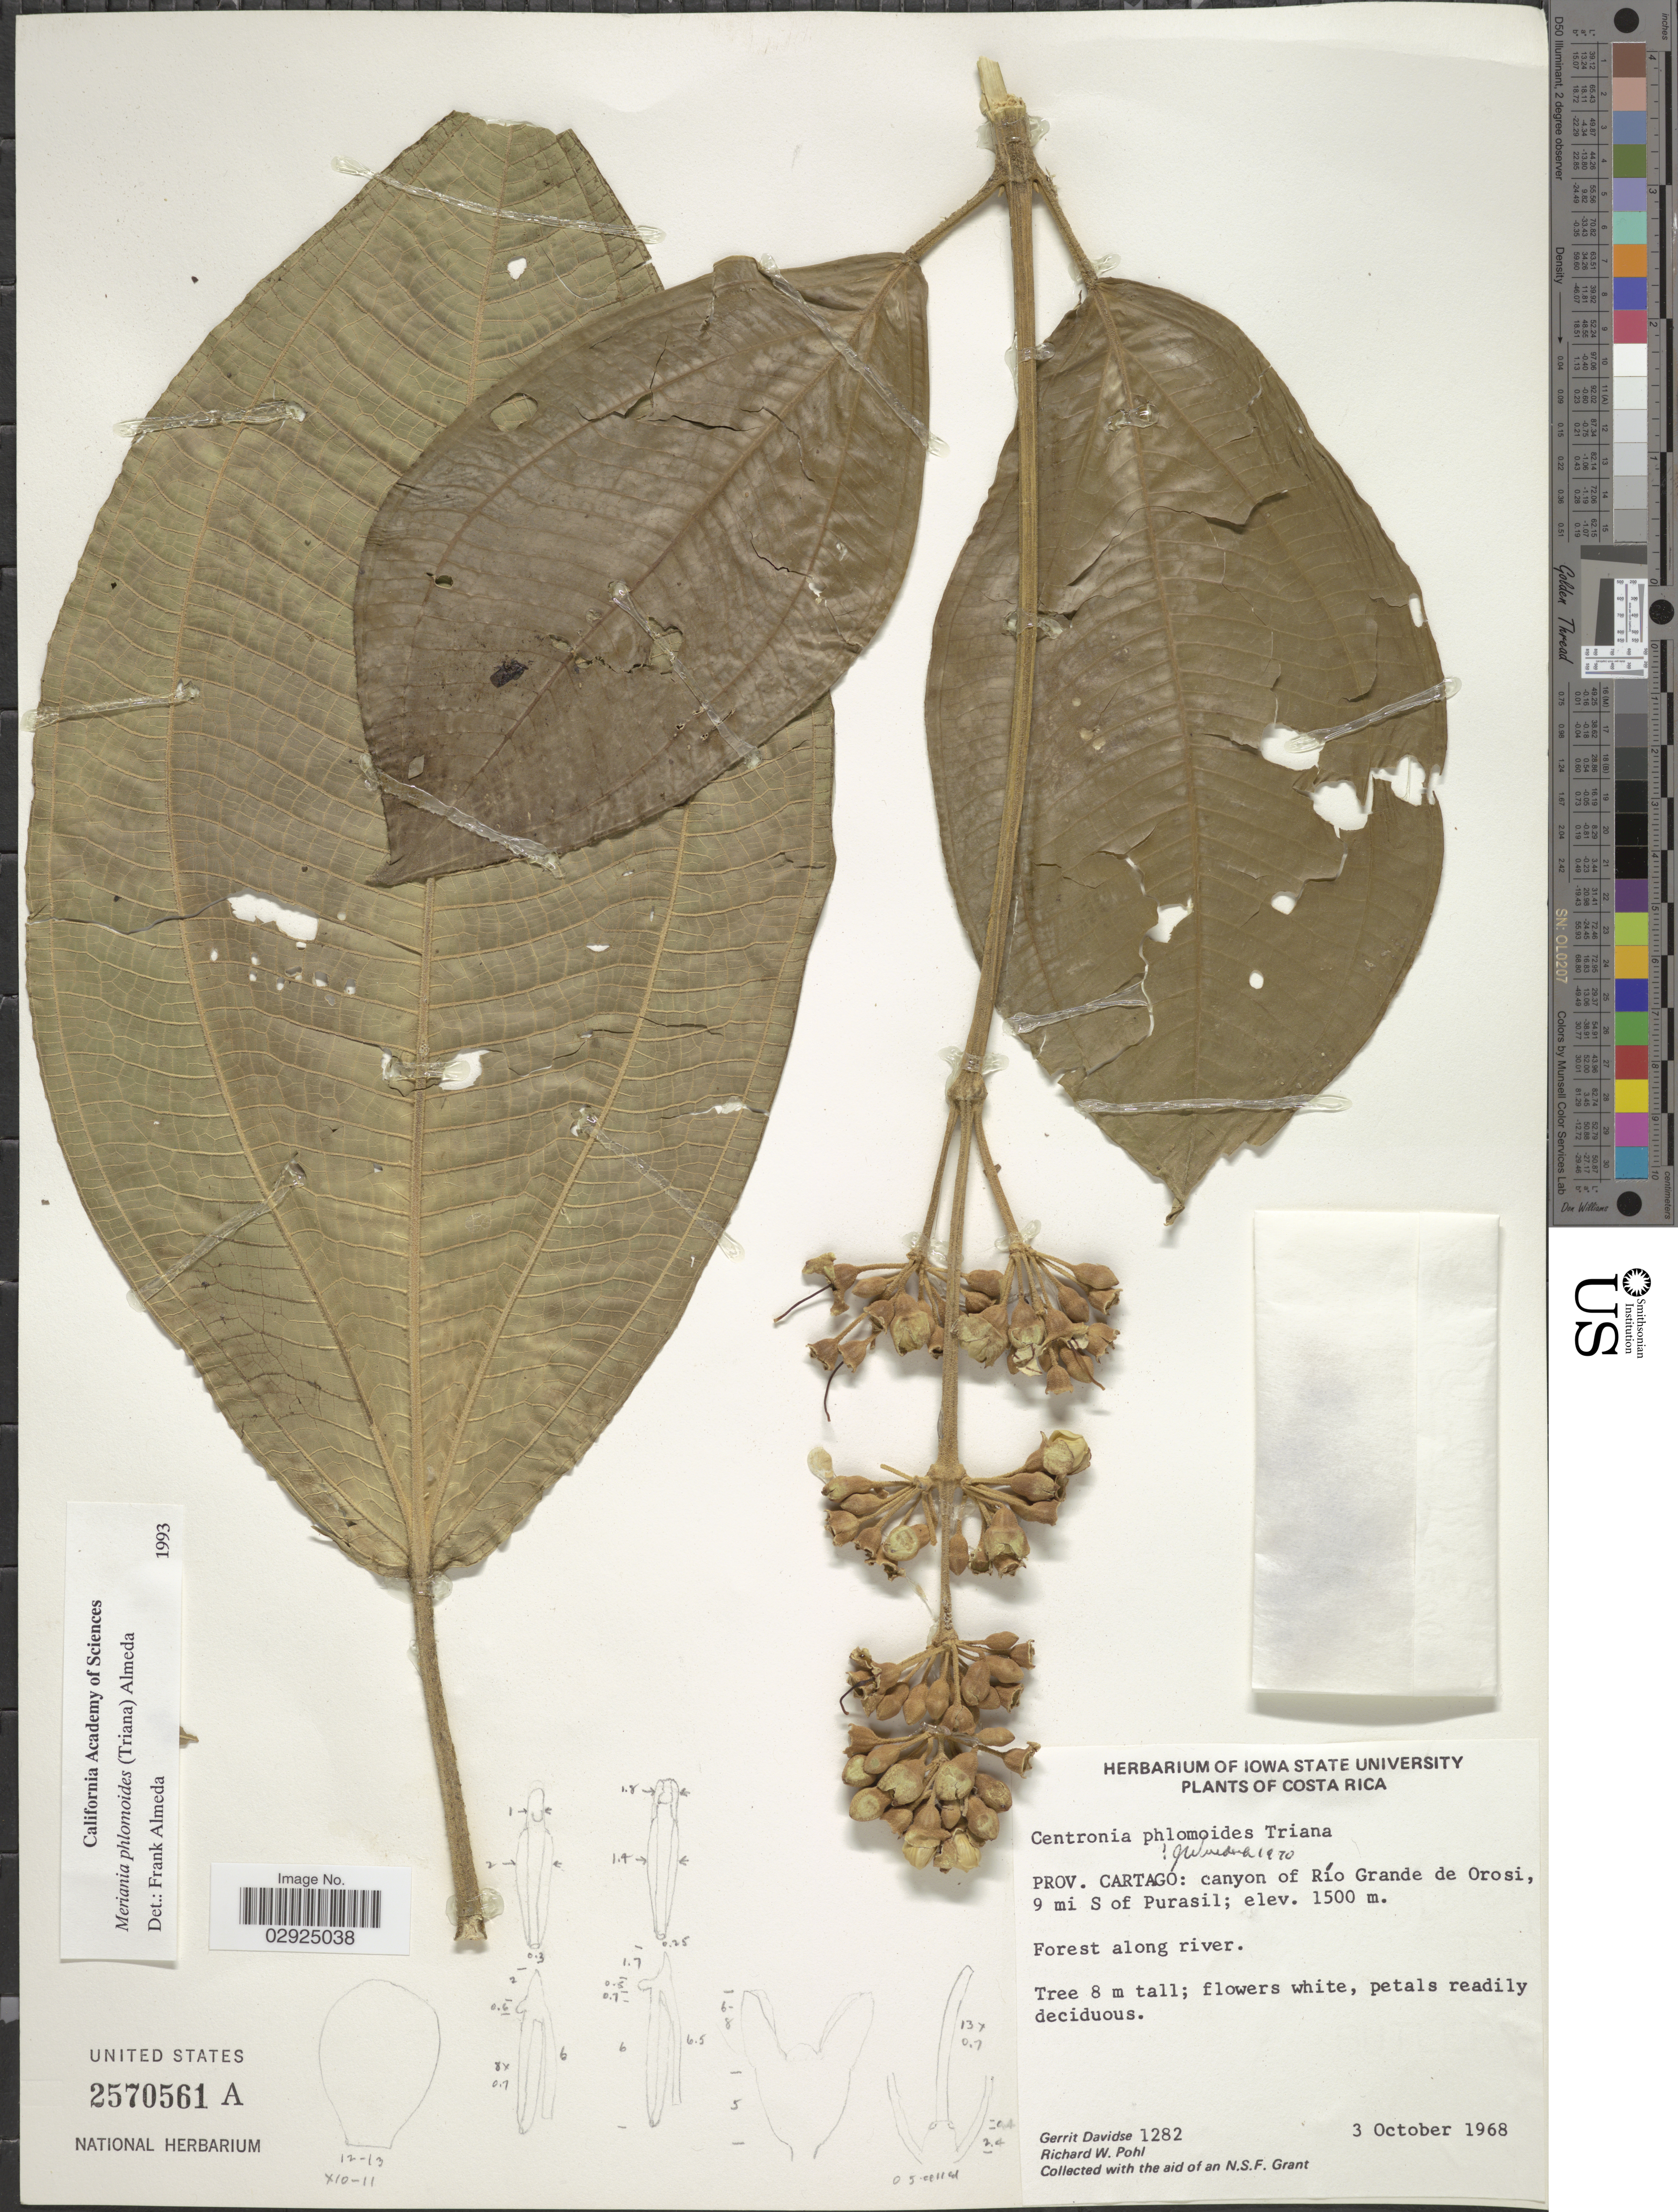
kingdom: Plantae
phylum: Tracheophyta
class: Magnoliopsida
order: Myrtales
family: Melastomataceae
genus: Meriania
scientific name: Meriania phlomoides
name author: (Triana) Almeda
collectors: G. Davidse & R. W. Pohl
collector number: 1282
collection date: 1968-10-03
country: Costa Rica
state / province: Cartago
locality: Prov. Cartago: canyon of Río Grande de Orosi, 9 mi S of Purasil.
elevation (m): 1500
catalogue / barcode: US 2570561A